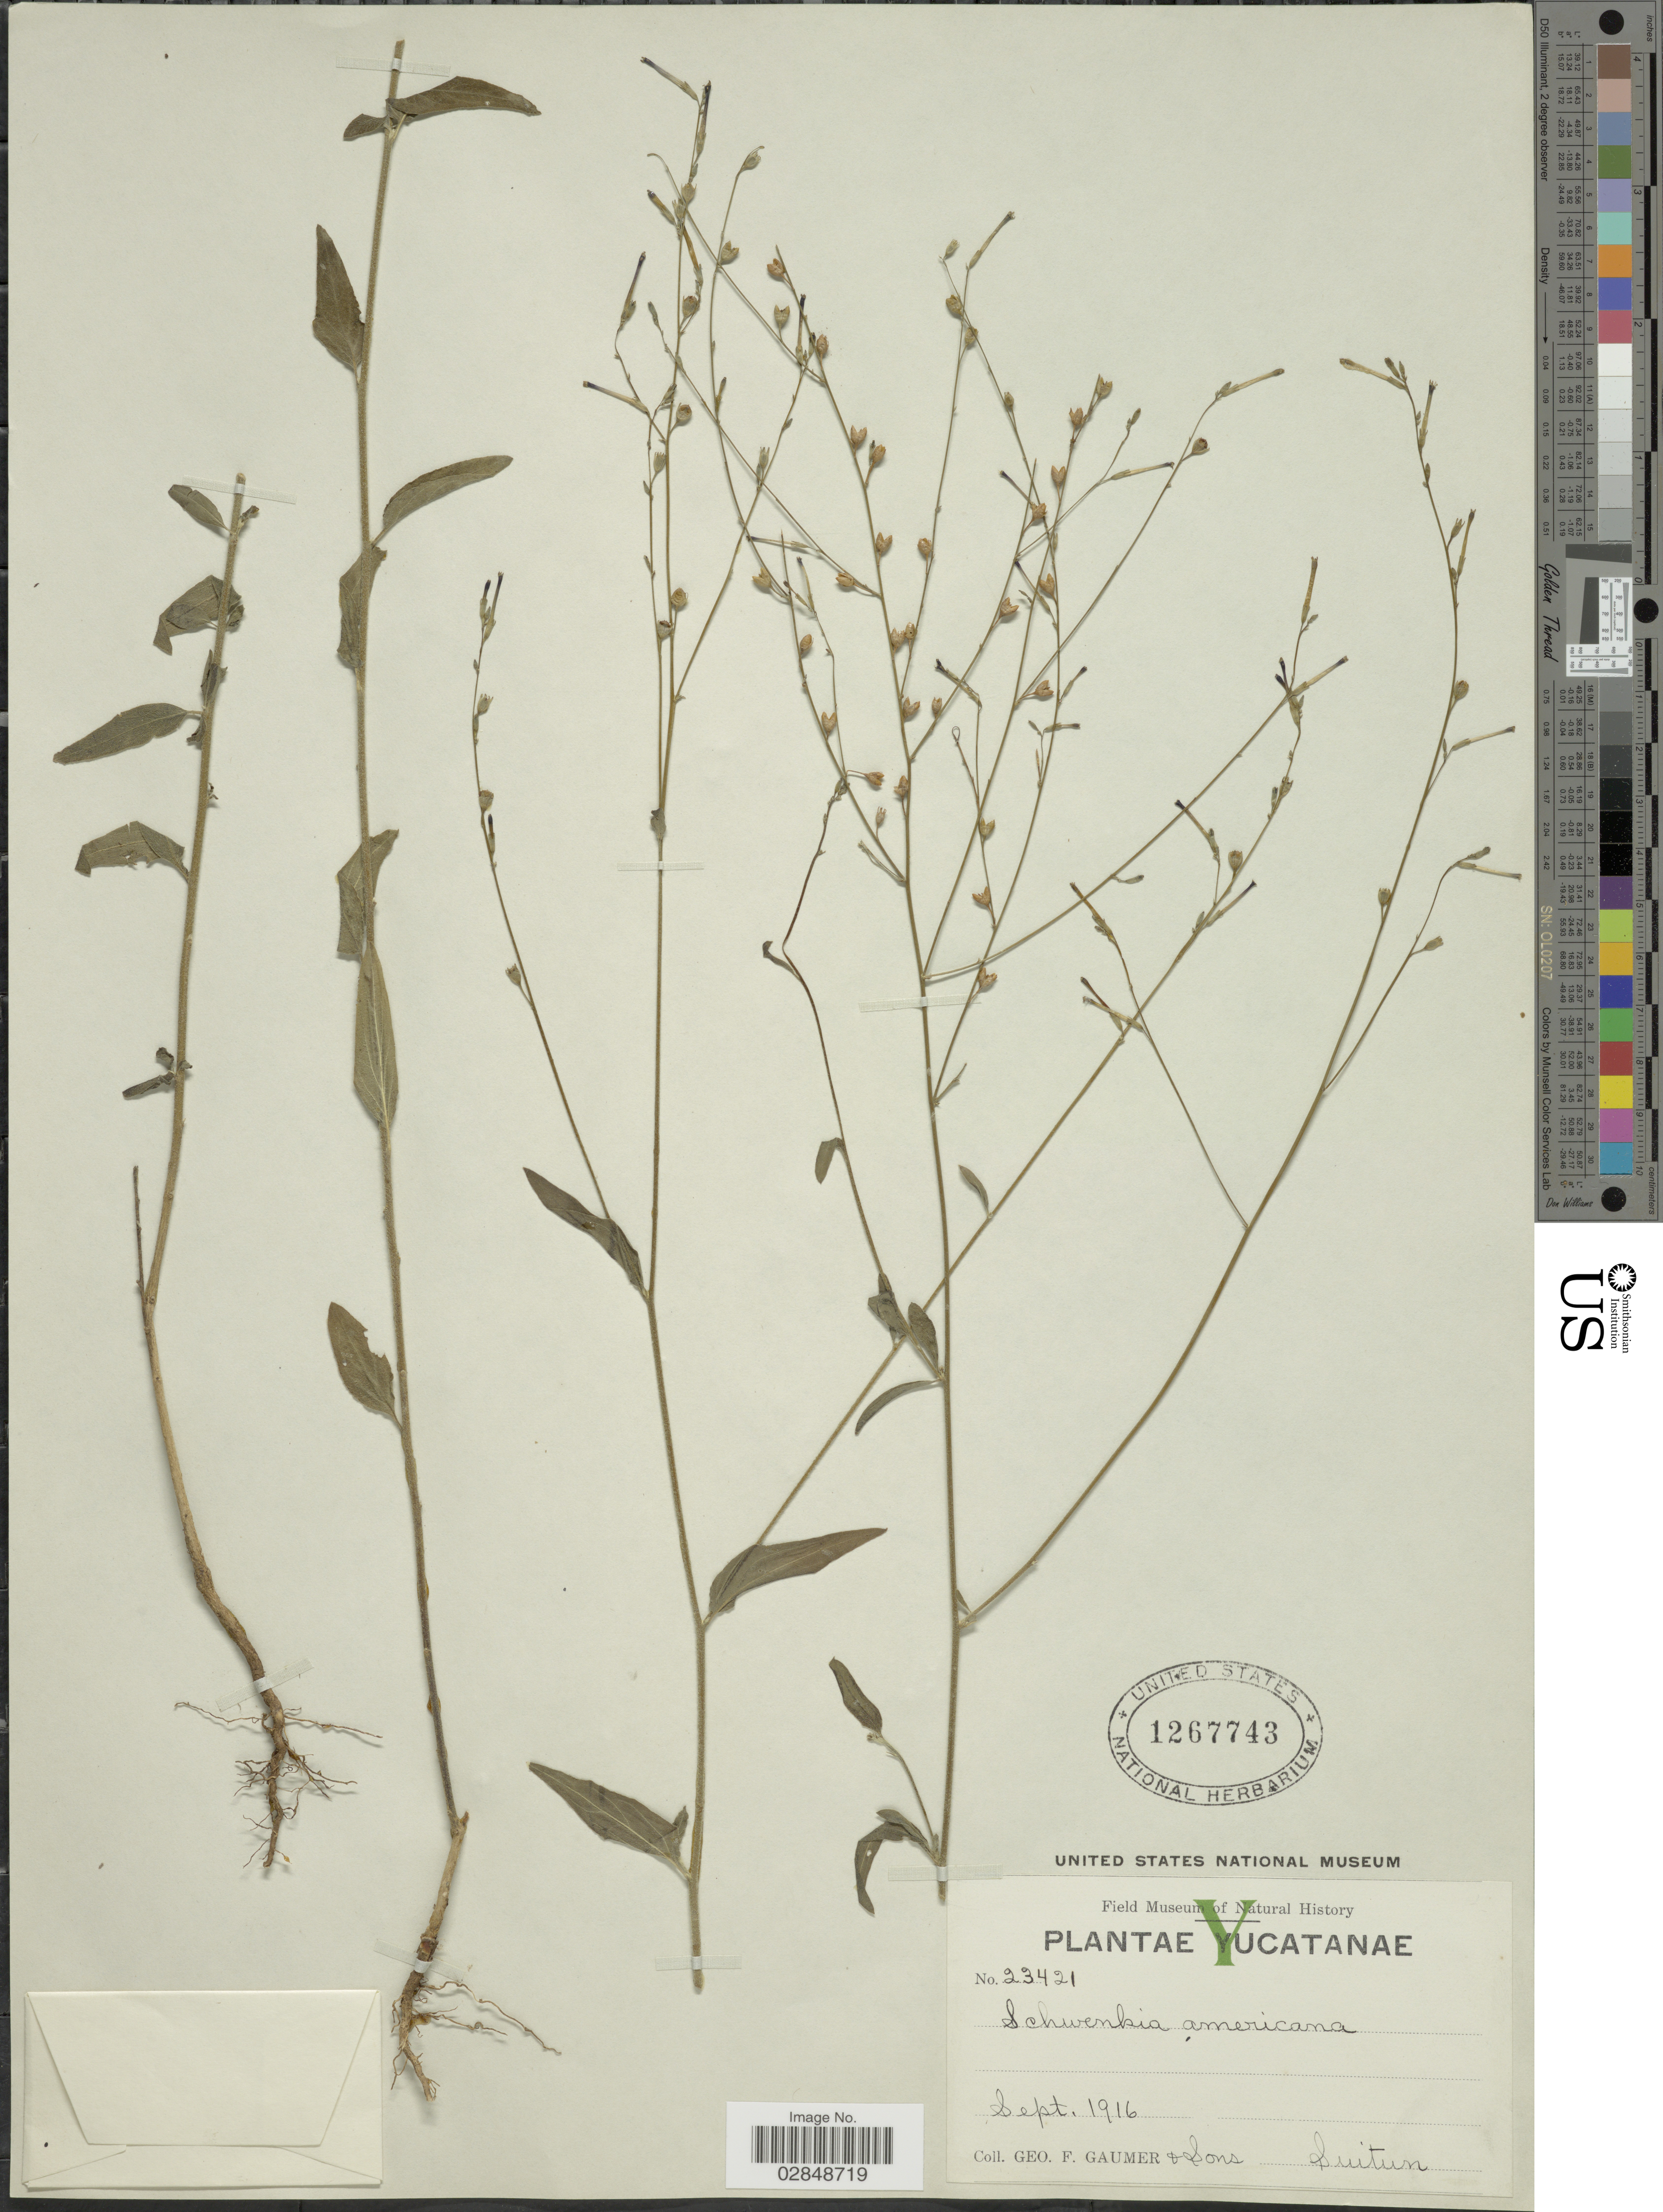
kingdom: Plantae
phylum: Tracheophyta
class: Magnoliopsida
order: Solanales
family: Solanaceae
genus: Schwenckia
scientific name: Schwenckia americana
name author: L.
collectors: G. F. Gaumer & et al.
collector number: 23421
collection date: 1916-09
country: Mexico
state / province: Yucatán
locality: Yucatanae. Suitun.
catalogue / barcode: US 1267743